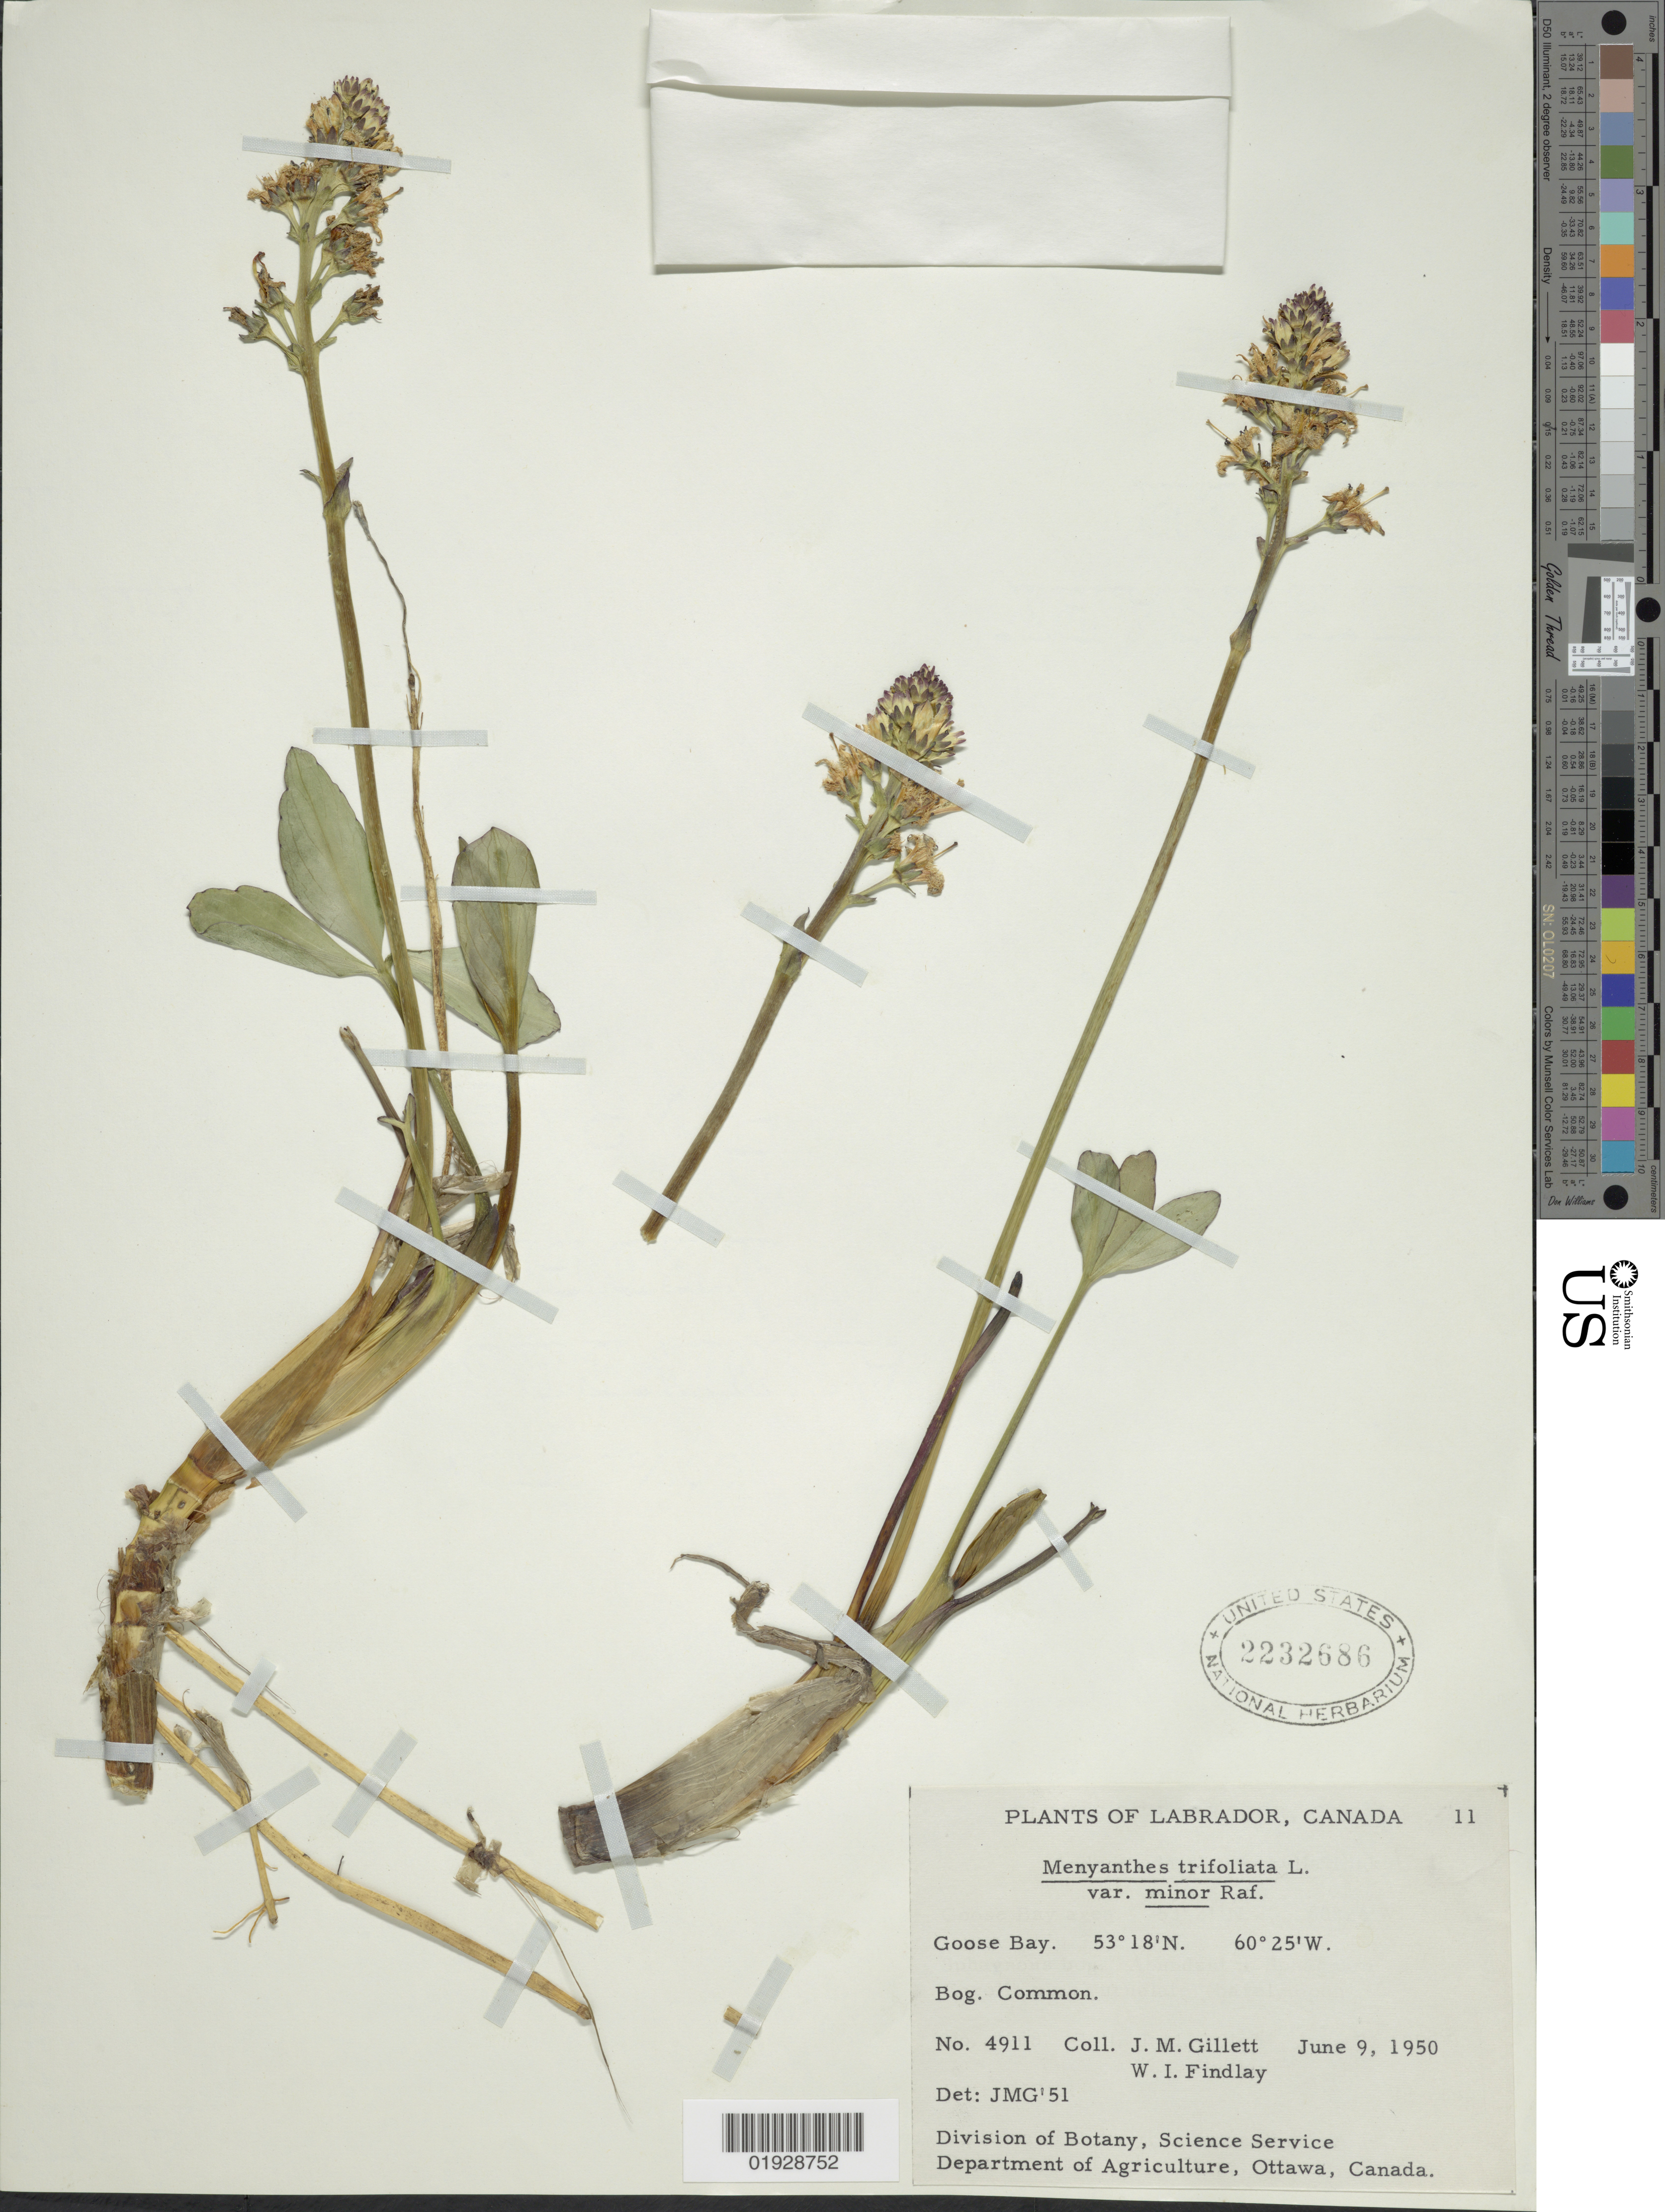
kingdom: Plantae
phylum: Tracheophyta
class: Magnoliopsida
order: Asterales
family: Menyanthaceae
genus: Menyanthes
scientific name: Menyanthes trifoliata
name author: L.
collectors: J. M. Gillett & W. Findlay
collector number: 4911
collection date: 1950-06-09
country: Canada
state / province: Newfoundland and Labrador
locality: Labrador, Goose Bay.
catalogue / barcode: US 2232686